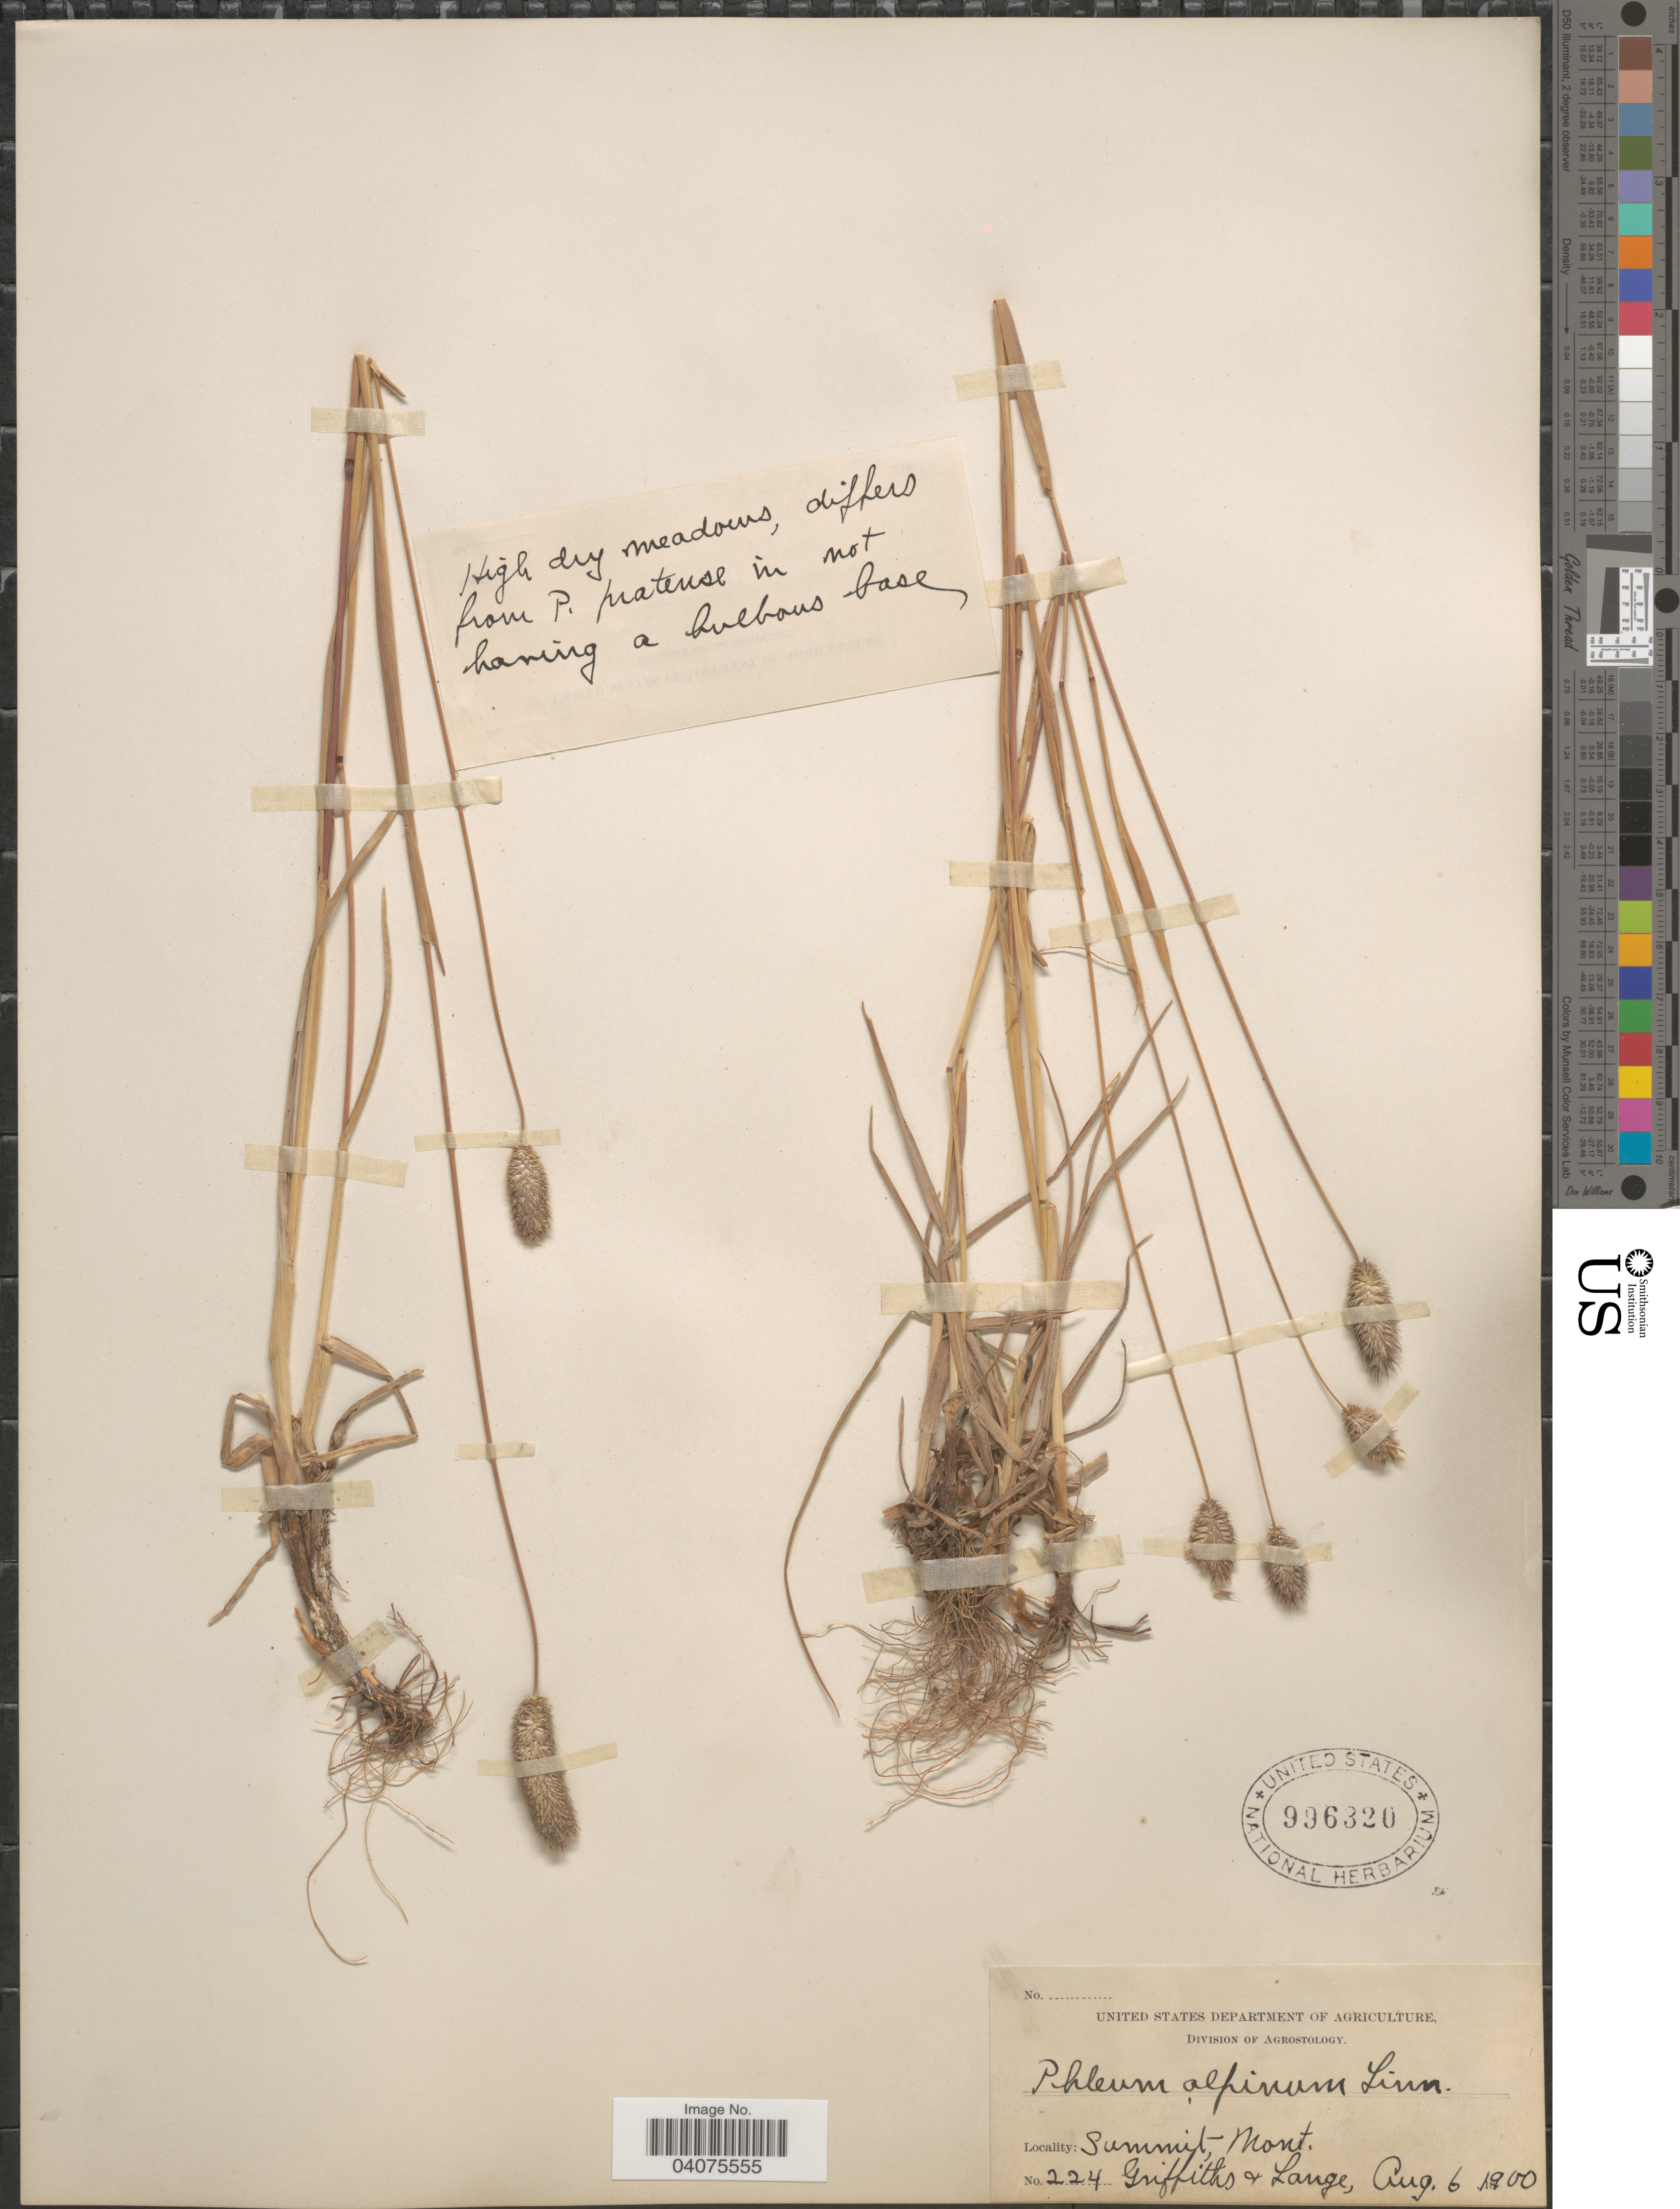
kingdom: Plantae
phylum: Tracheophyta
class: Liliopsida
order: Poales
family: Poaceae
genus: Phleum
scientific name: Phleum alpinum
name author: L.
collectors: -- Griffiths & -- Lange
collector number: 224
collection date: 1900-08-06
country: United States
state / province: Montana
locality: Summit.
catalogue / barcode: US 996320